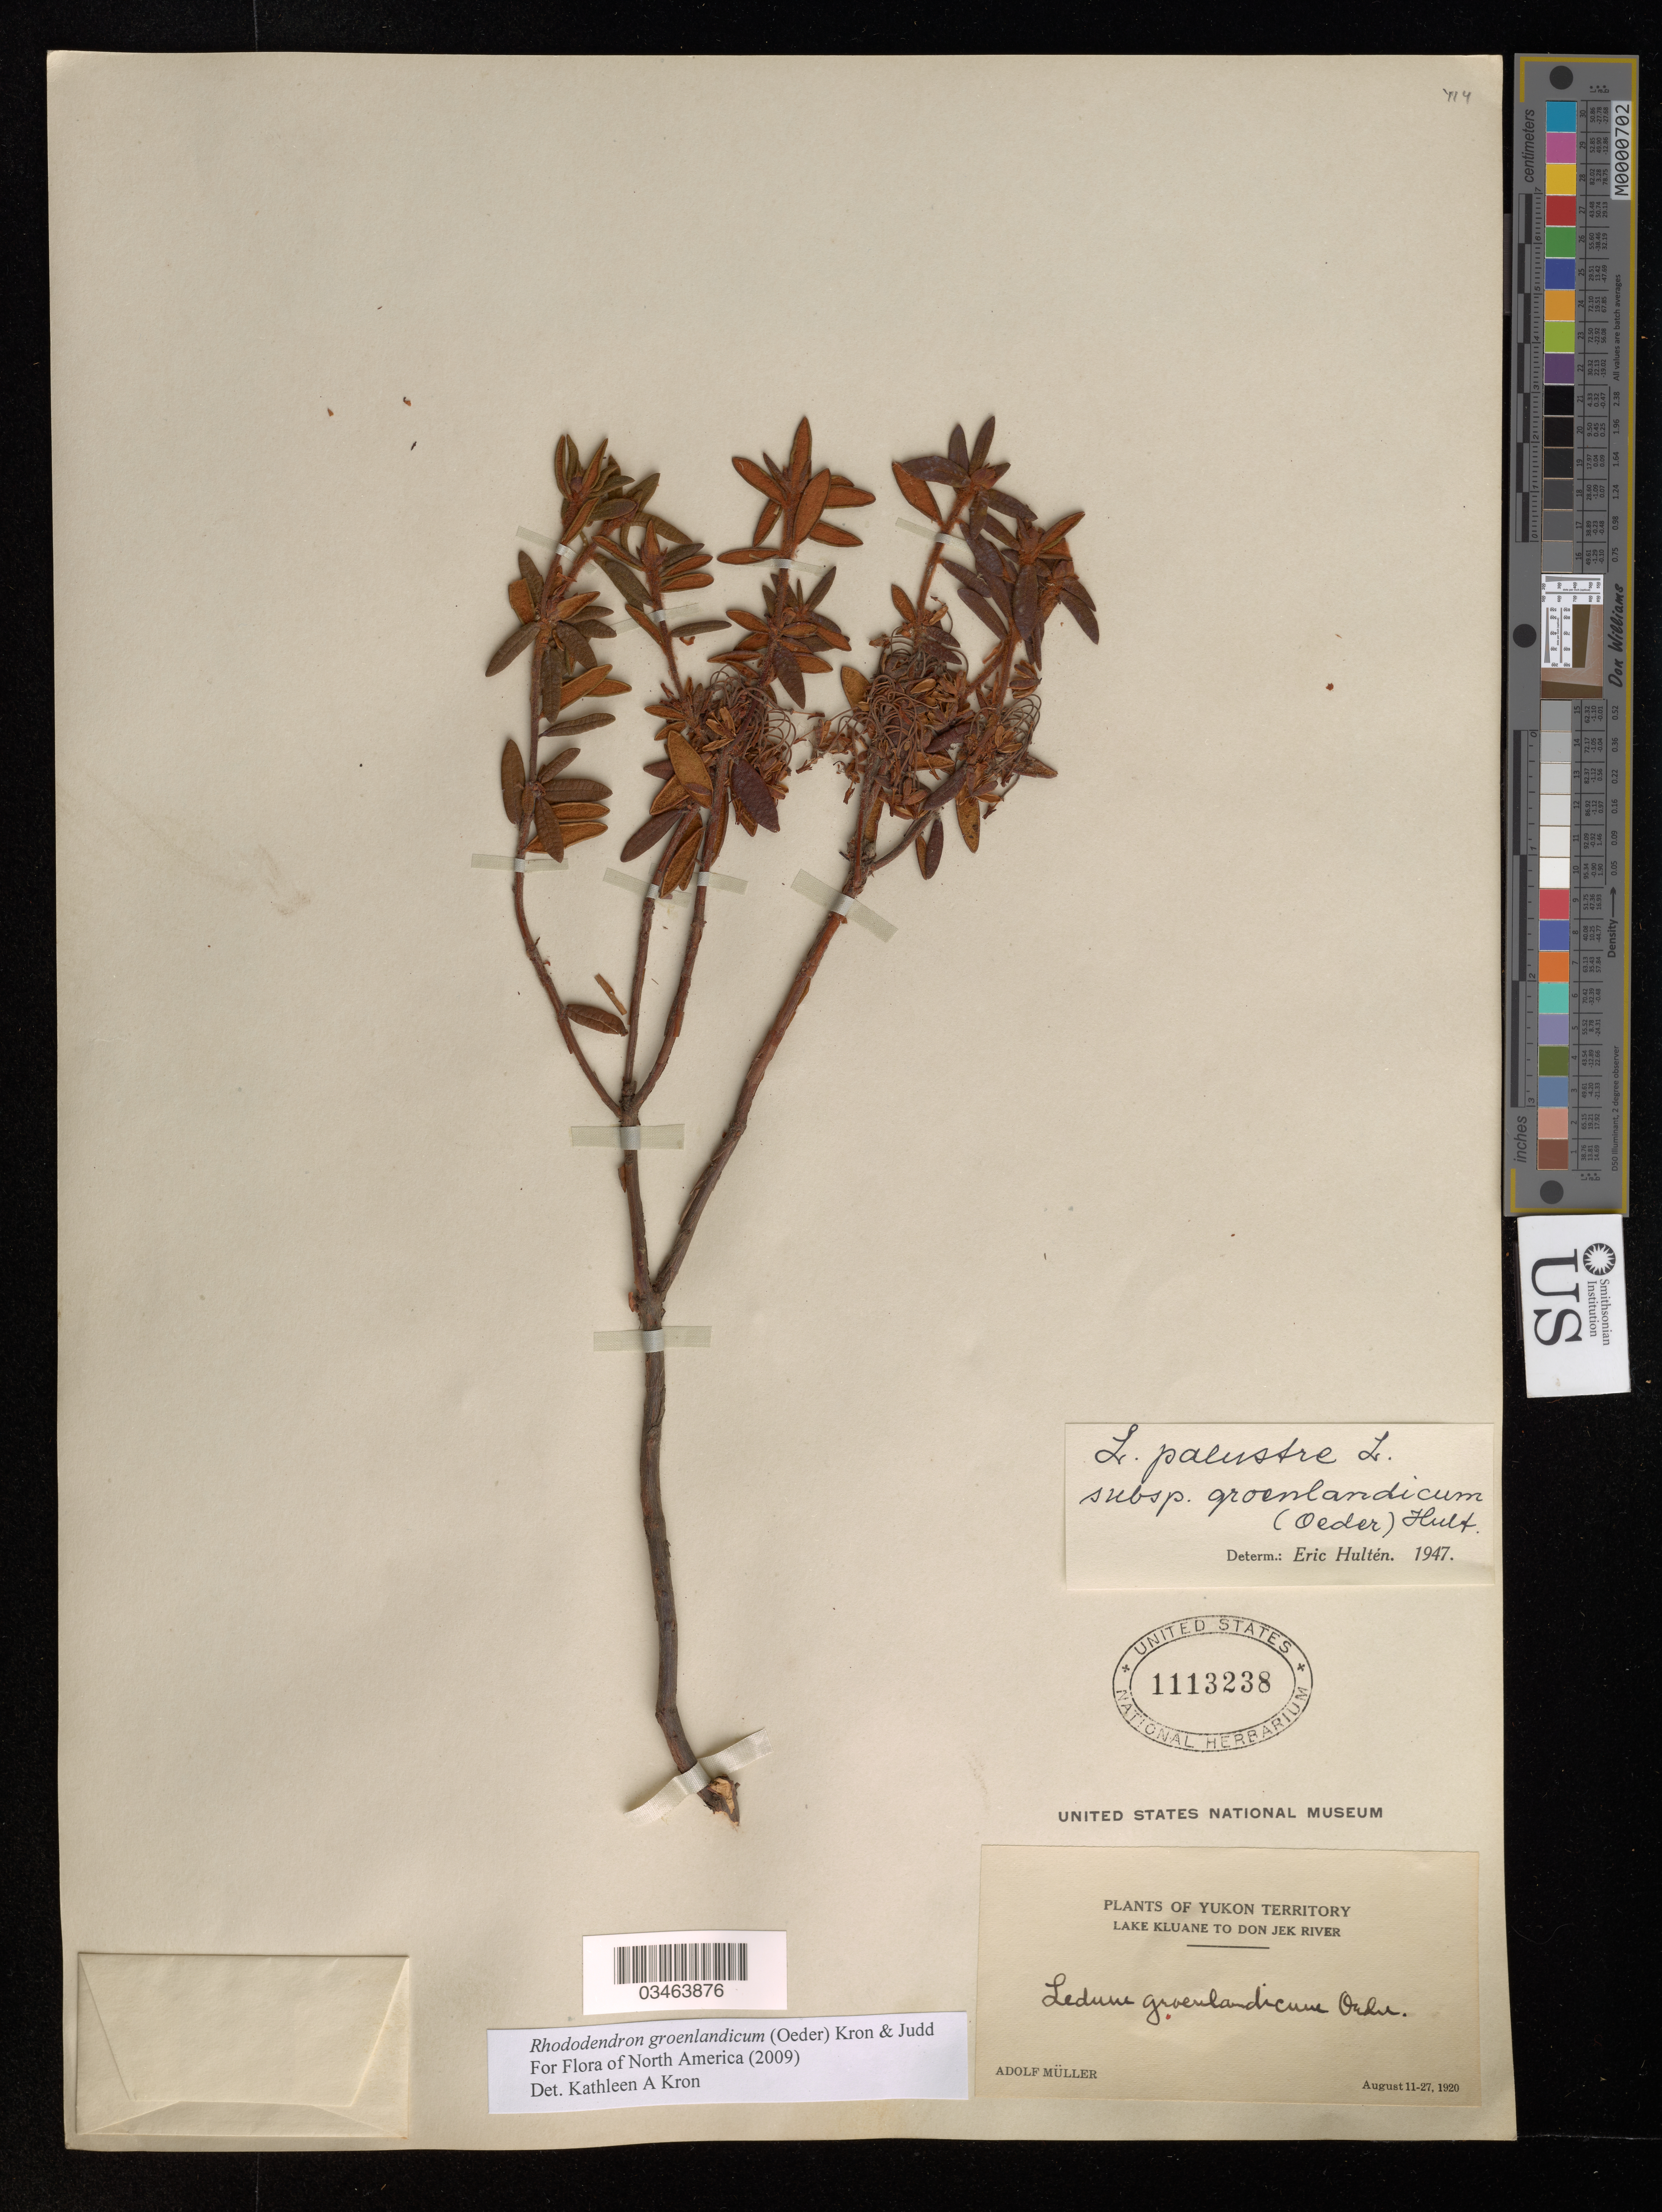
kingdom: Plantae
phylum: Tracheophyta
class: Magnoliopsida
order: Ericales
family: Ericaceae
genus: Rhododendron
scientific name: Rhododendron groenlandicum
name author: (Oeder) Kron & Judd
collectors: A. Müller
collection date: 1920-08-11/1920-08-27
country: Canada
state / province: Yukon Territory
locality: Lake Kluane to Don Jek River.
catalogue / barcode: US 1113238